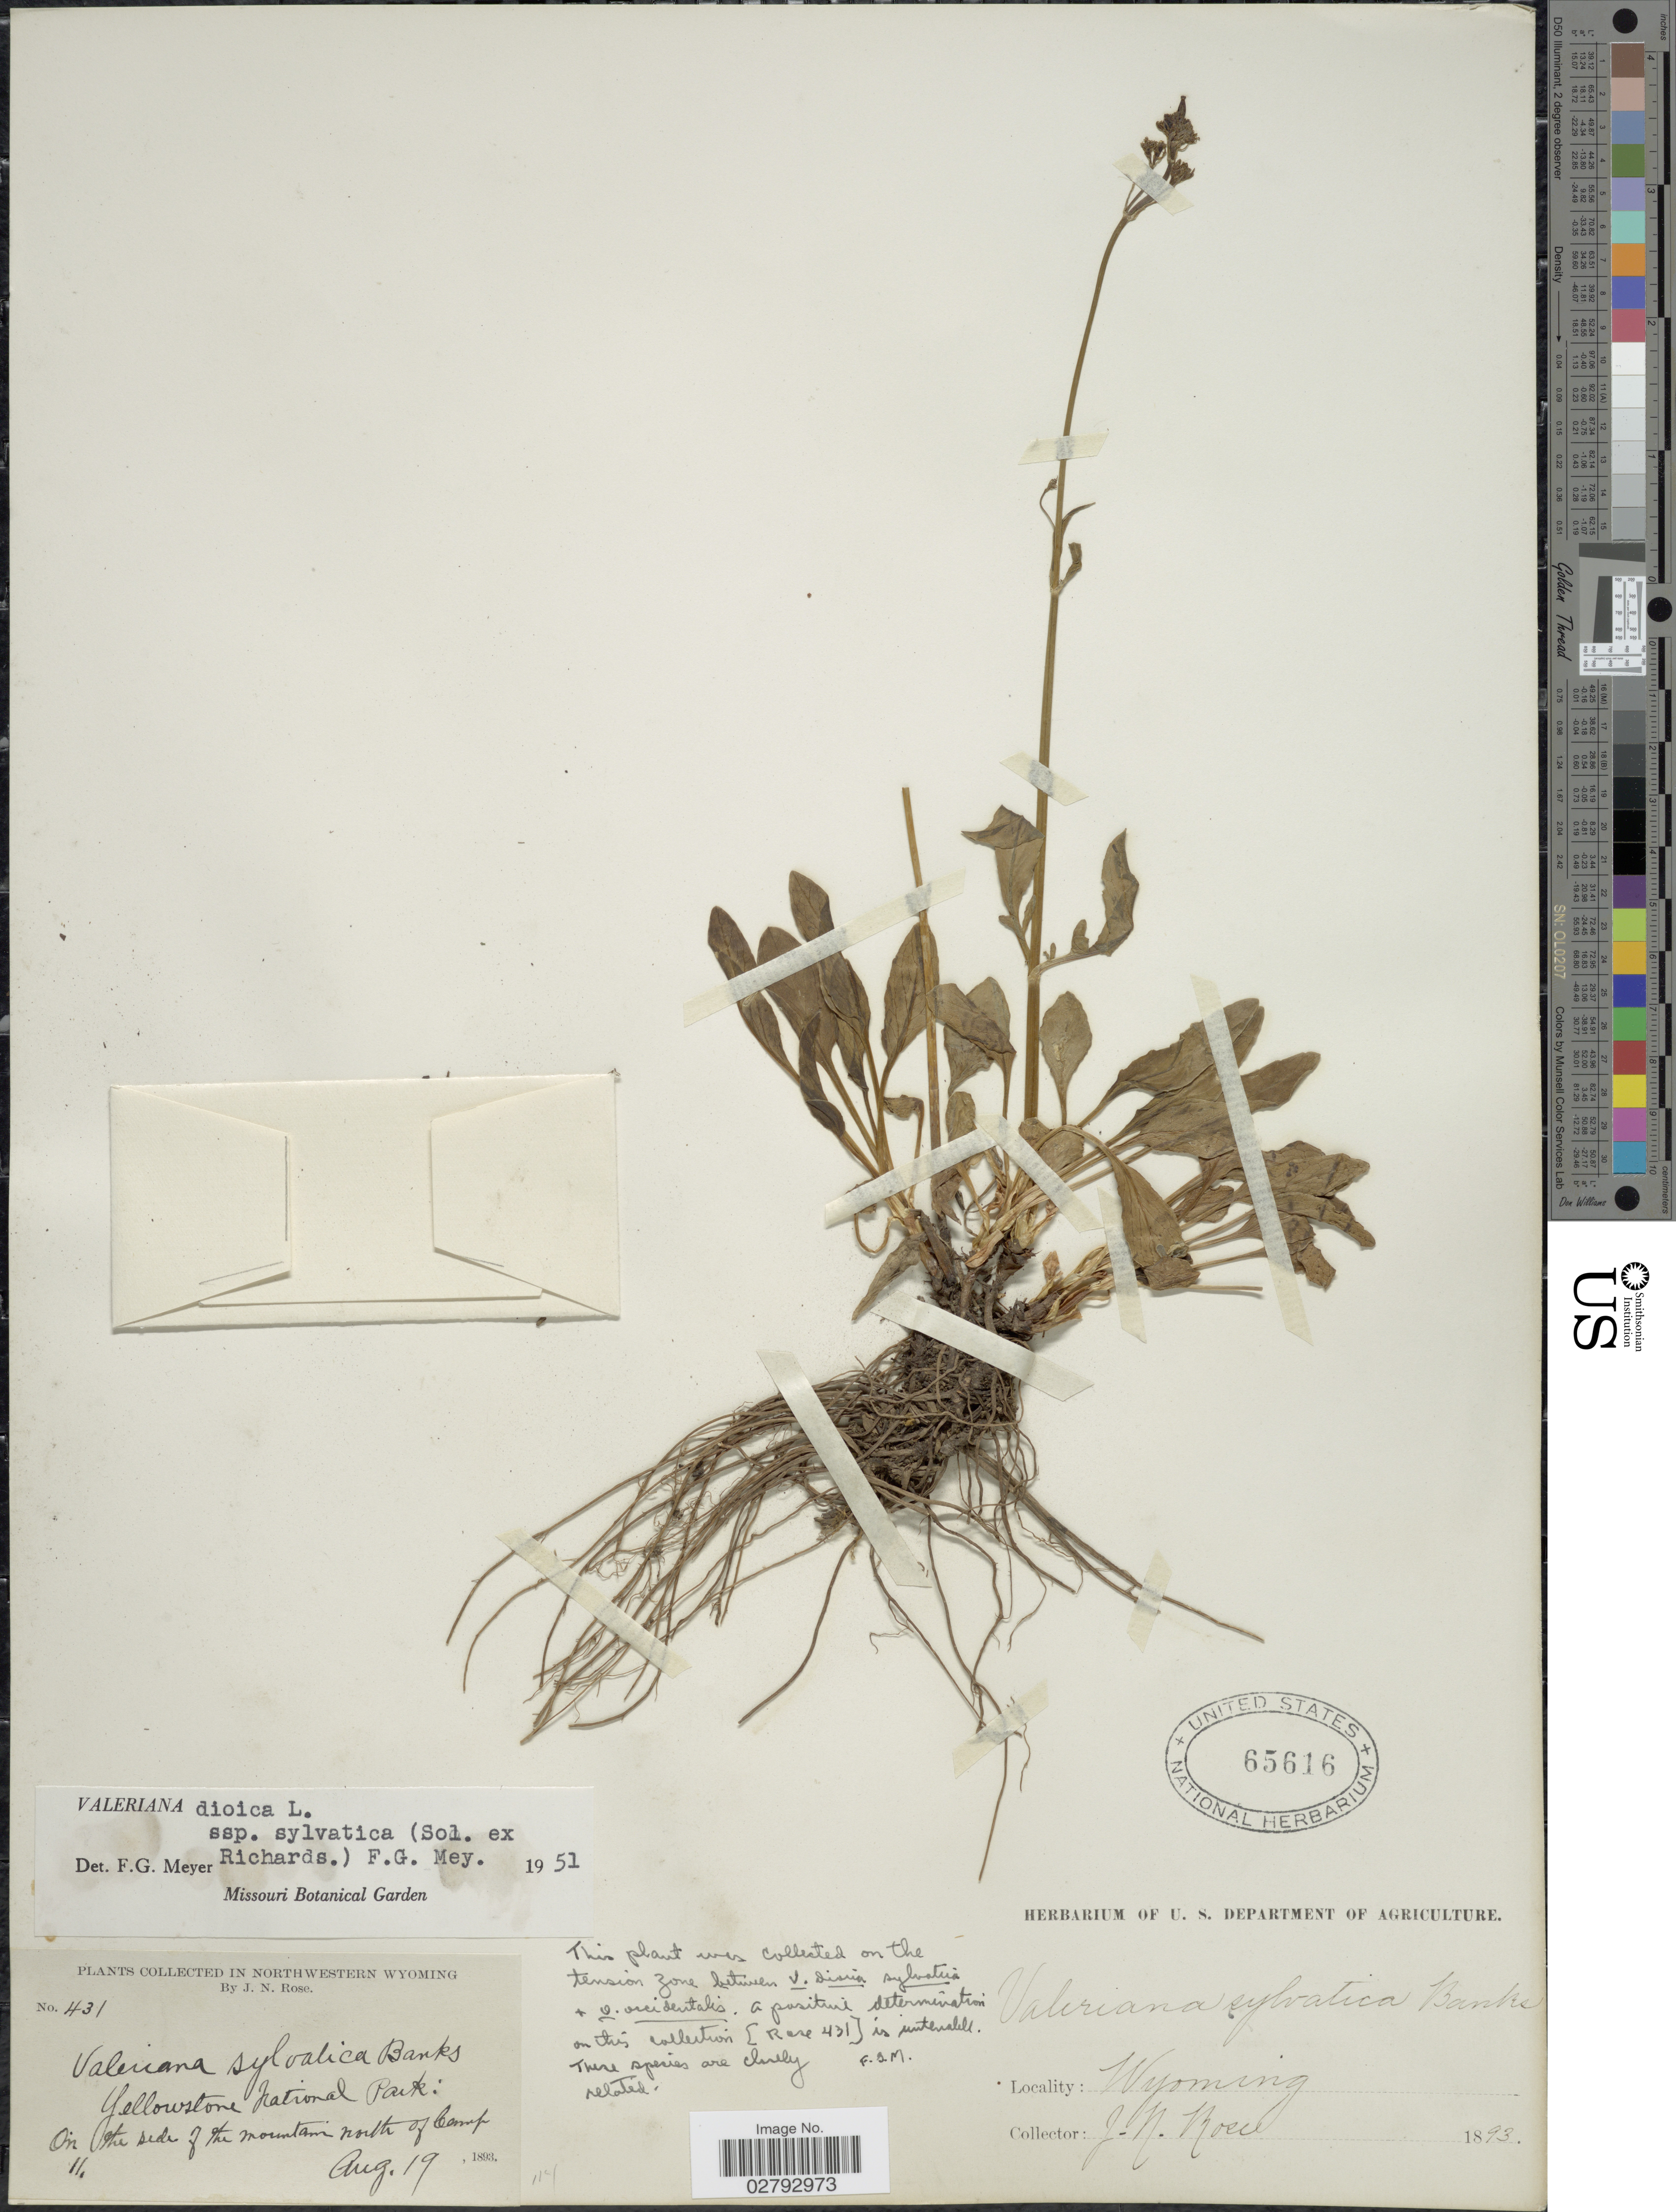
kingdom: Plantae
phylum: Tracheophyta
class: Magnoliopsida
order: Dipsacales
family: Caprifoliaceae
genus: Valeriana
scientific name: Valeriana dioica subsp. sylvatica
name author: (Sol. ex Richardson) F.G. Mey.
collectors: J. N. Rose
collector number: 431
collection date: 1893-08-19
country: United States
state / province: Wyoming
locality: Northwestern Wyoming. Yellowstone National Park. On the side of the mountain north of Camp II.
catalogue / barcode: US 65616